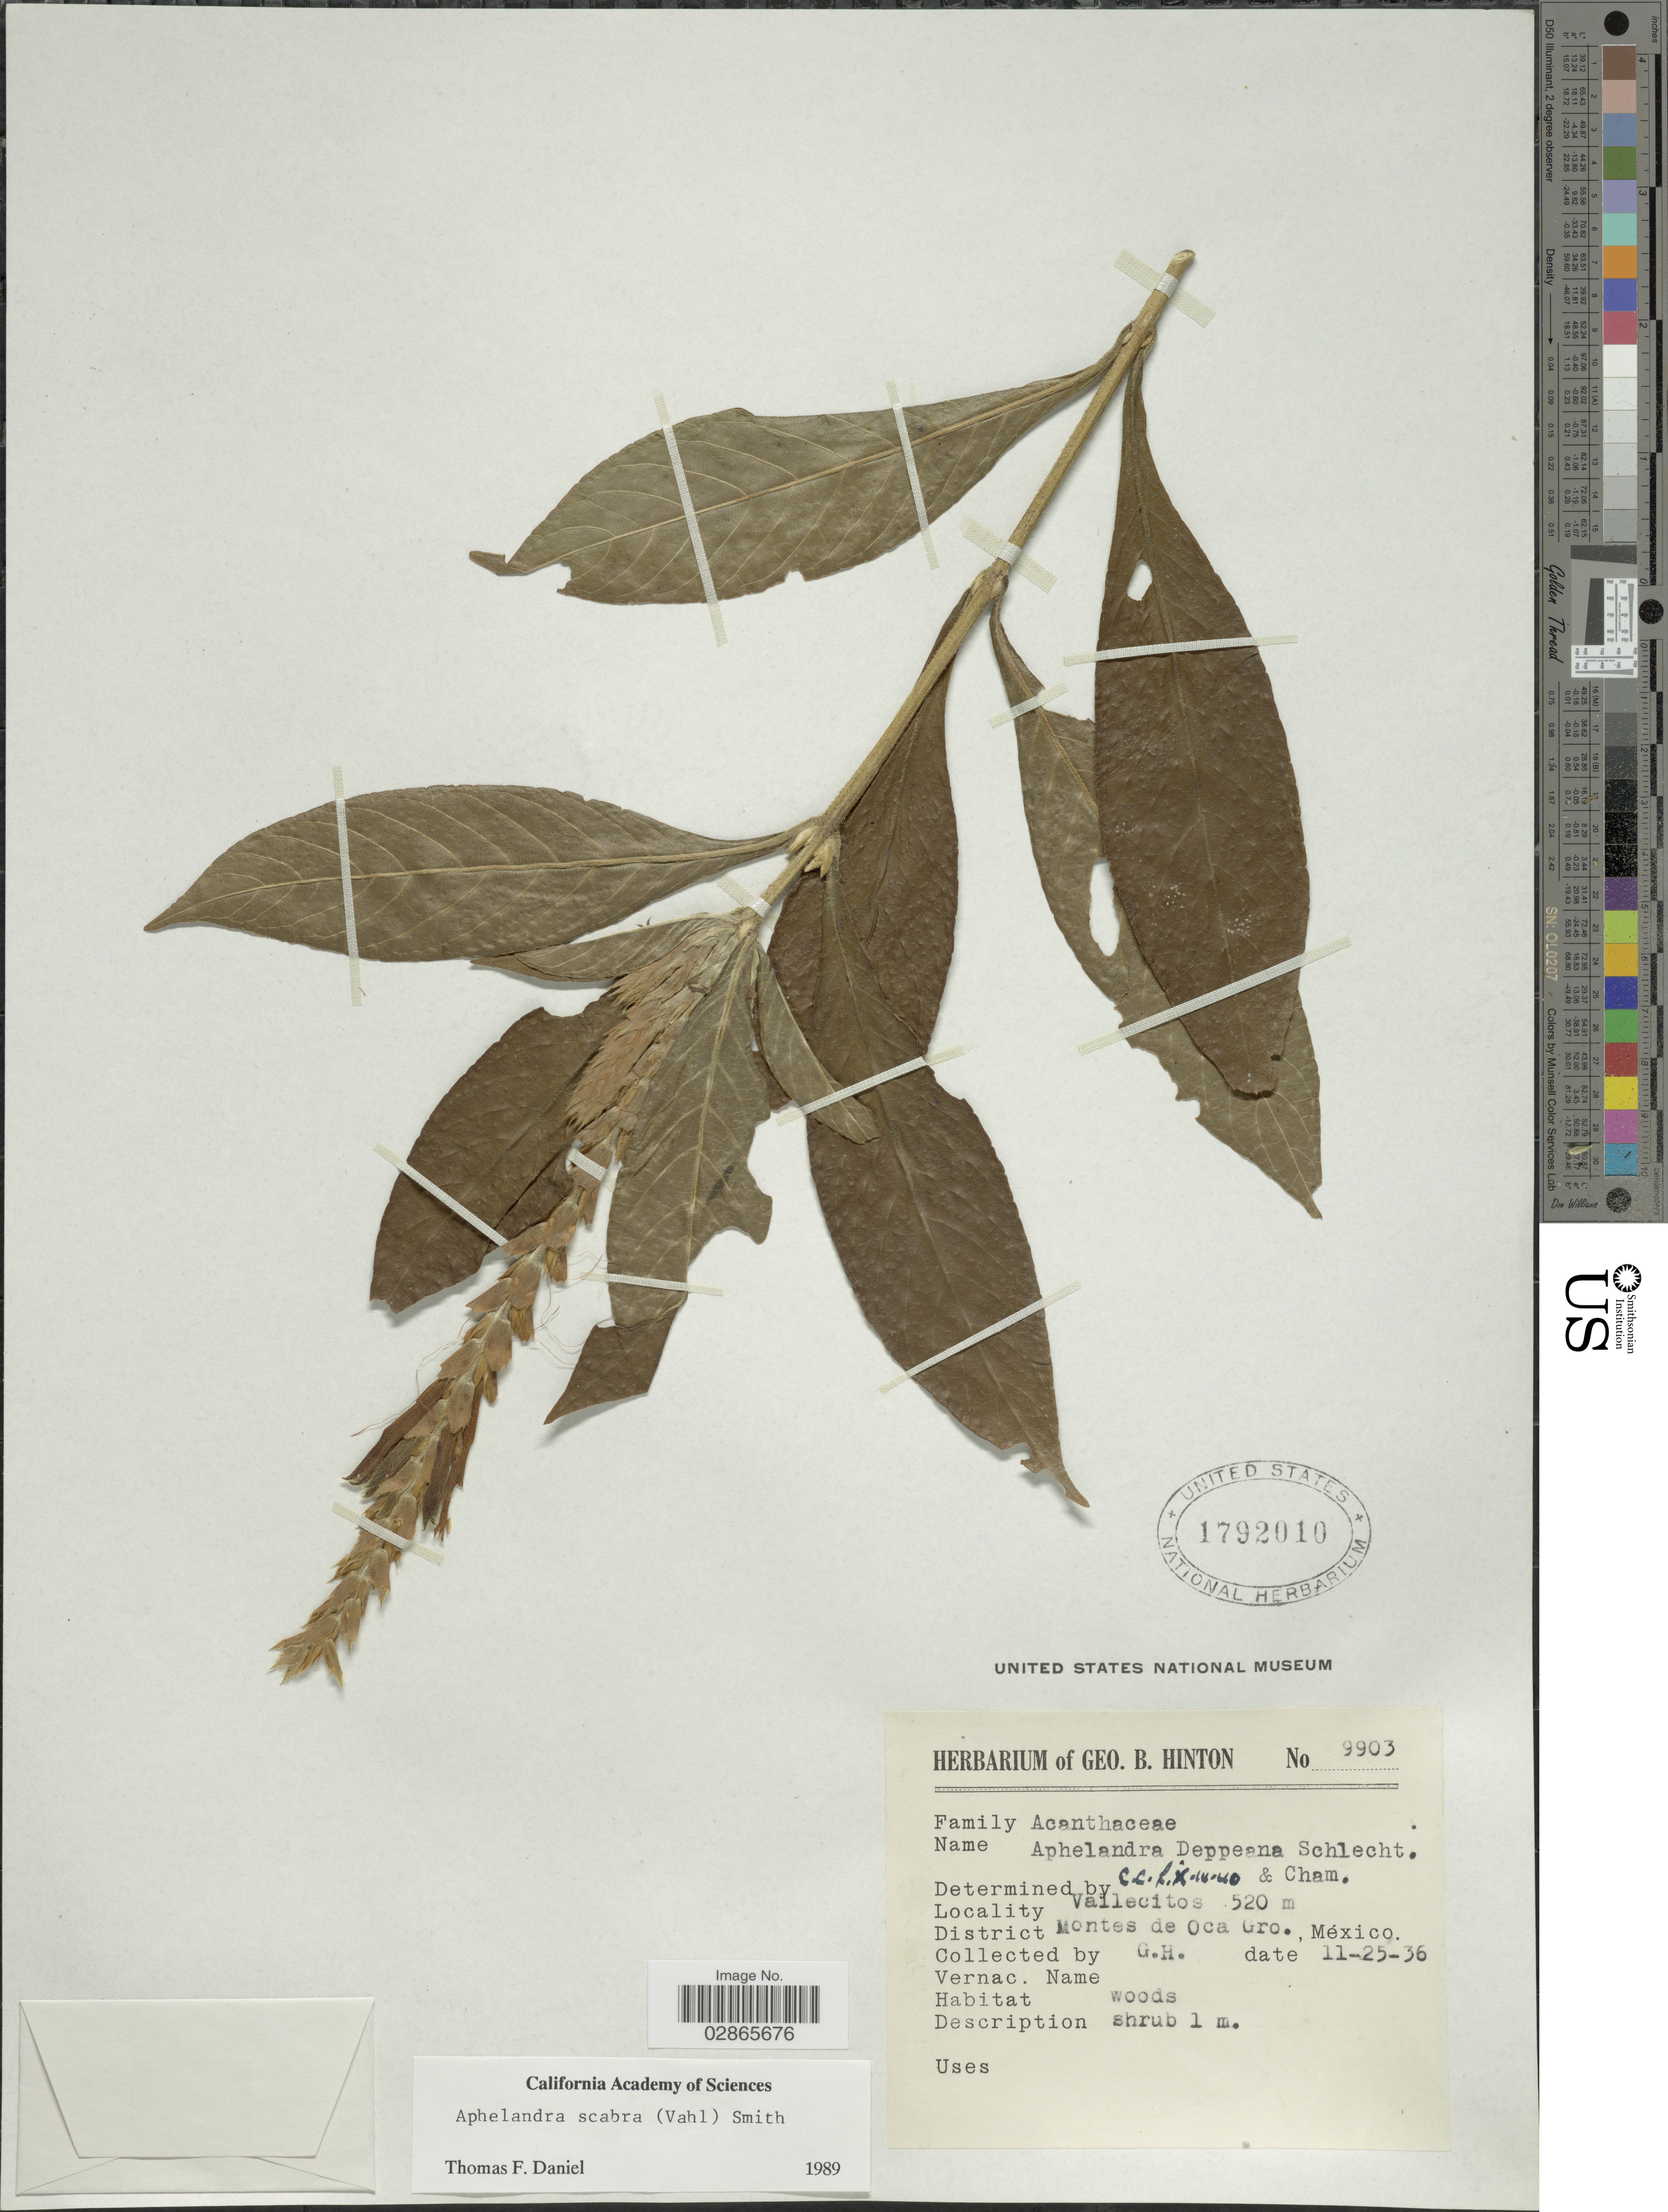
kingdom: Plantae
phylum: Tracheophyta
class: Magnoliopsida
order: Lamiales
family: Acanthaceae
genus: Aphelandra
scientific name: Aphelandra deppeana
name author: Schltdl. & Cham.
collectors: G. B. Hinton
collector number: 9903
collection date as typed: Transcribed d/m/y: 25/11/36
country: Mexico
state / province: Guerrero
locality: Vallecitos. District Montes de Oca.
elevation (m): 520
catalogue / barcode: US 1792010